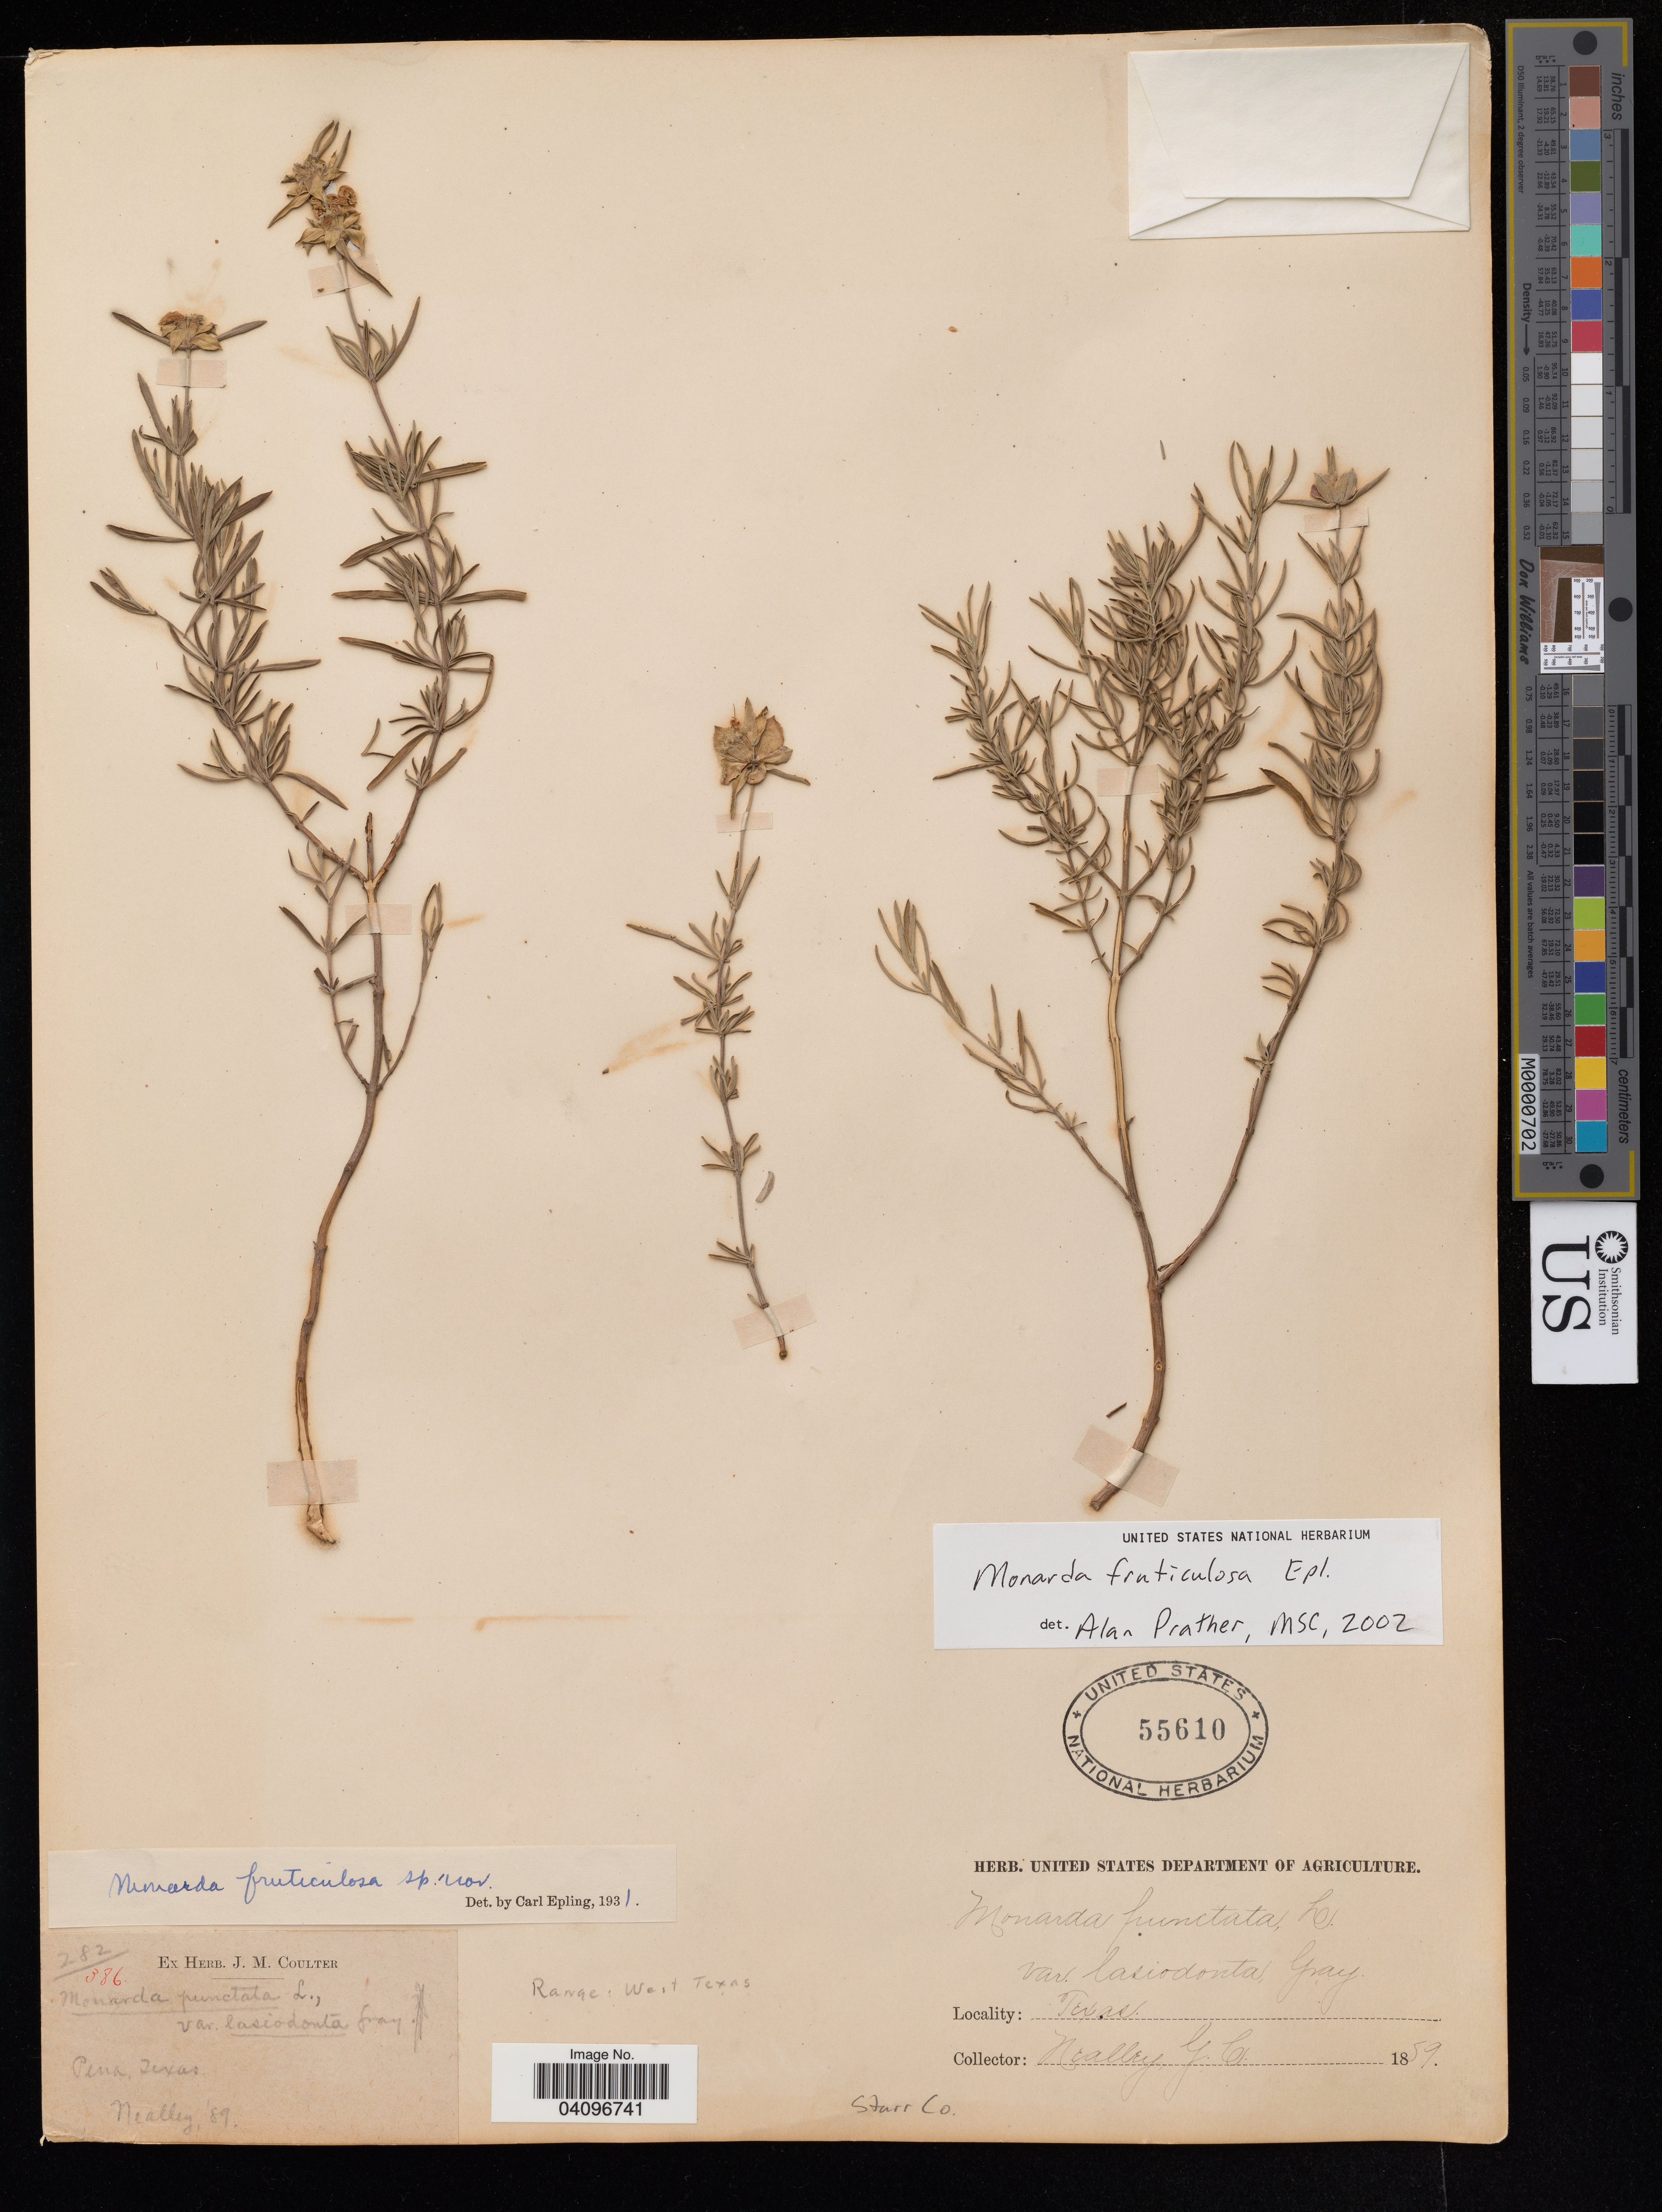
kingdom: Plantae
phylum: Tracheophyta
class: Magnoliopsida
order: Lamiales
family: Lamiaceae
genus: Monarda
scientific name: Monarda fruticulosa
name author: Epling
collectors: G. C. Nealley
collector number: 171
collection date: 1889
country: United States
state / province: Texas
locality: Pena.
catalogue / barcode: US 55610